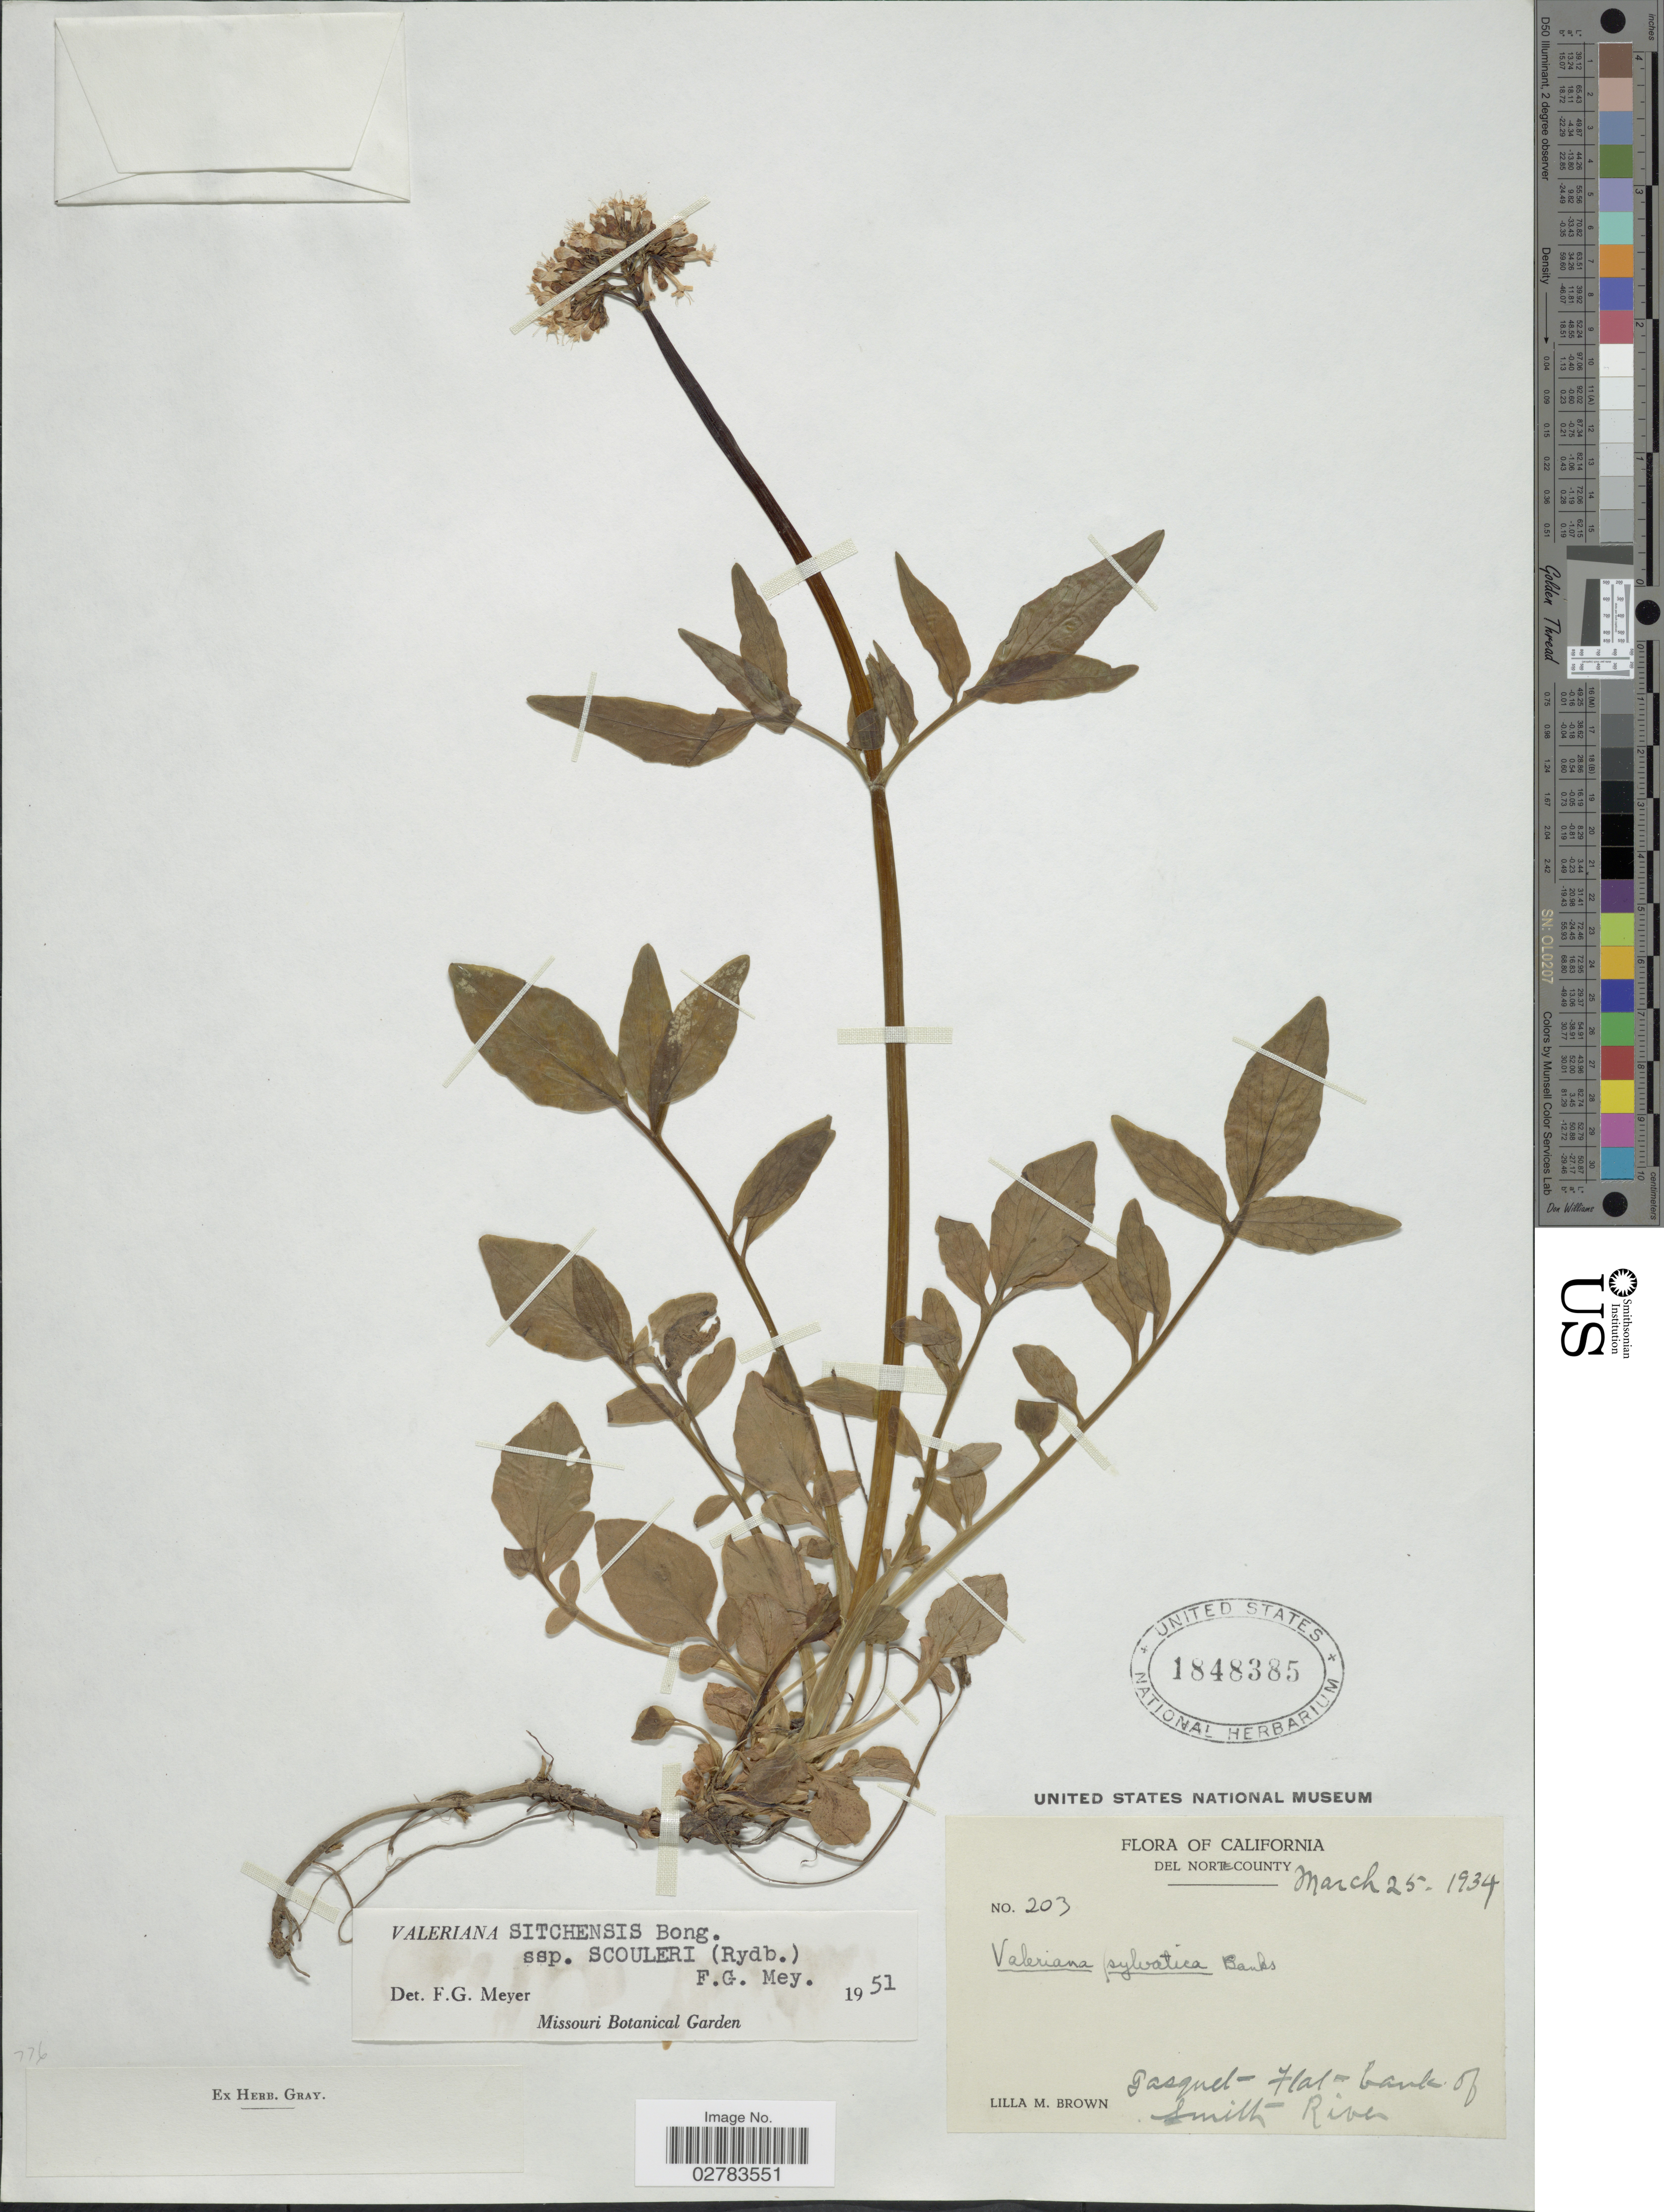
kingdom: Plantae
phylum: Tracheophyta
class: Magnoliopsida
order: Dipsacales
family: Caprifoliaceae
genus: Valeriana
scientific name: Valeriana sitchensis subsp. scouleri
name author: (Rydb.) F.G. Mey.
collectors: L. M. Brown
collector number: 203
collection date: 1934-03-25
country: United States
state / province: California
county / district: Del Norte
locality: Del Norte County, Gasquet - flat - bank of Smith River.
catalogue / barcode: US 1848385